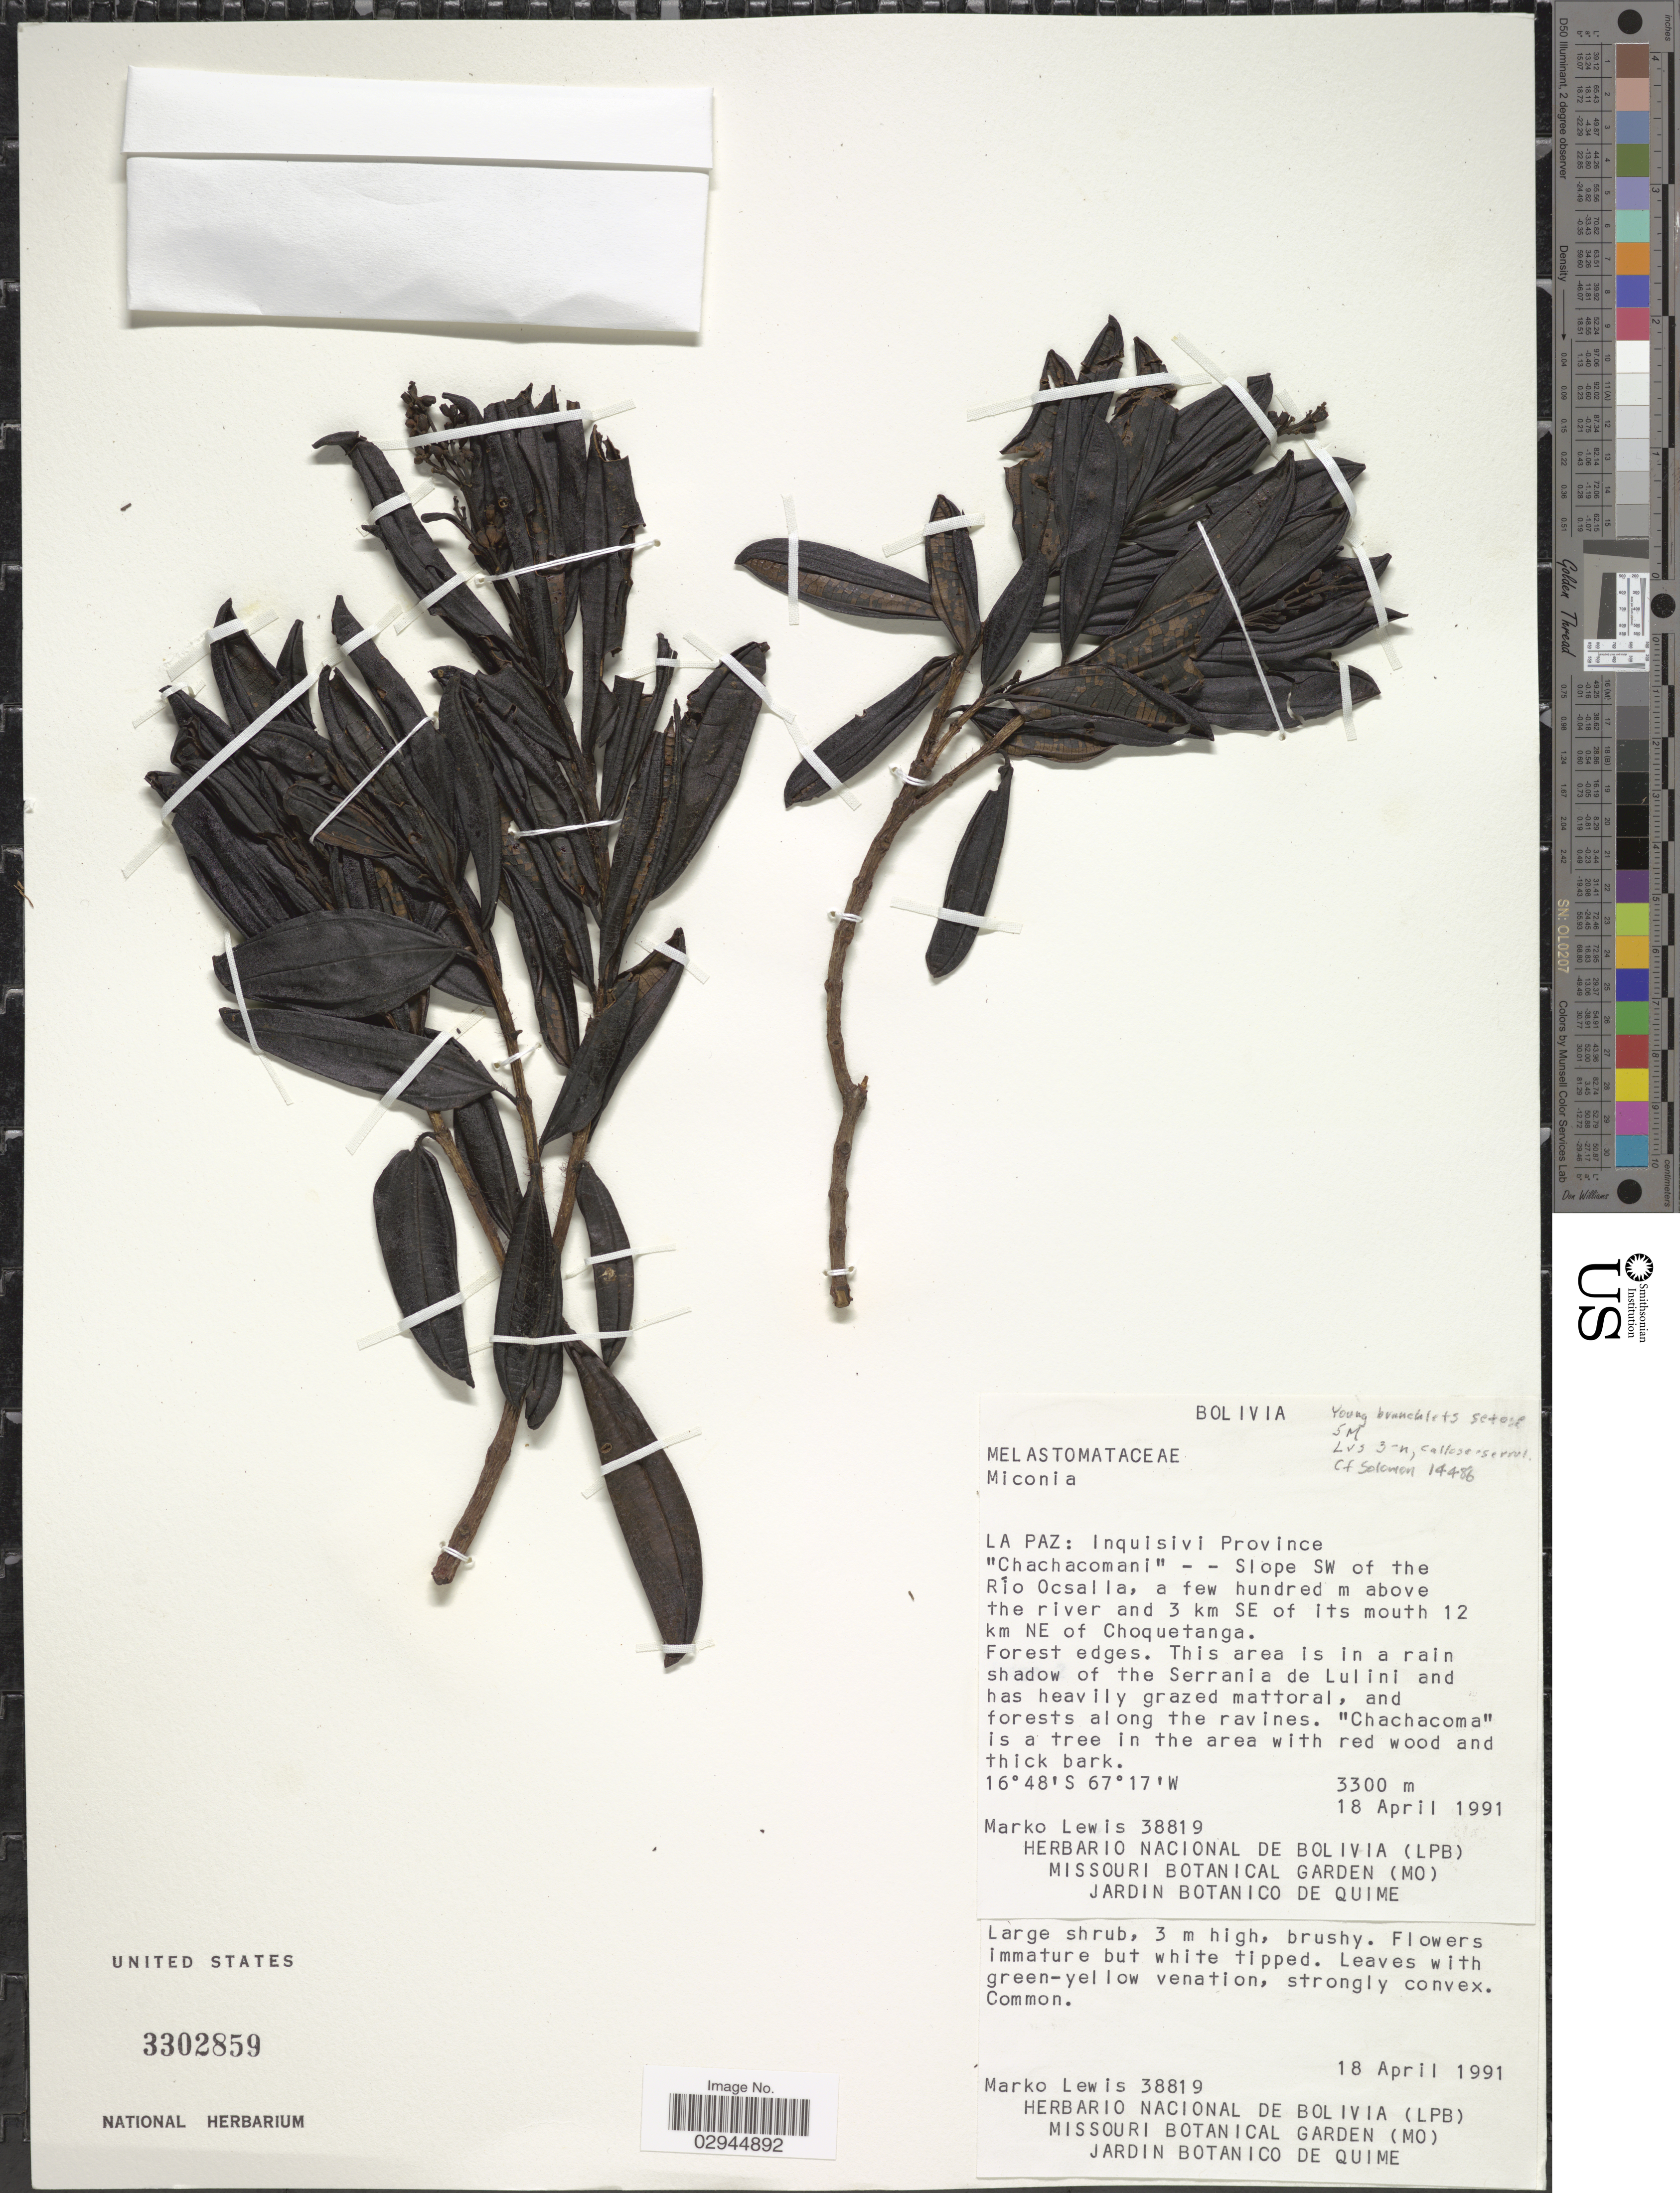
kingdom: Plantae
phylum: Tracheophyta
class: Magnoliopsida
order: Myrtales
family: Melastomataceae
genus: Miconia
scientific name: Miconia sp.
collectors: M. A. Lewis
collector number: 38819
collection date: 1991-04-18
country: Bolivia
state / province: La Paz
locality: Inquisivi Province "Chachacomani" - Slope SW of the Río Ocsalla, a few hundred m above the river and 3 km SE of its mouth 12 km NE of Choquetanga.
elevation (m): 3300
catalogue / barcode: US 3302859